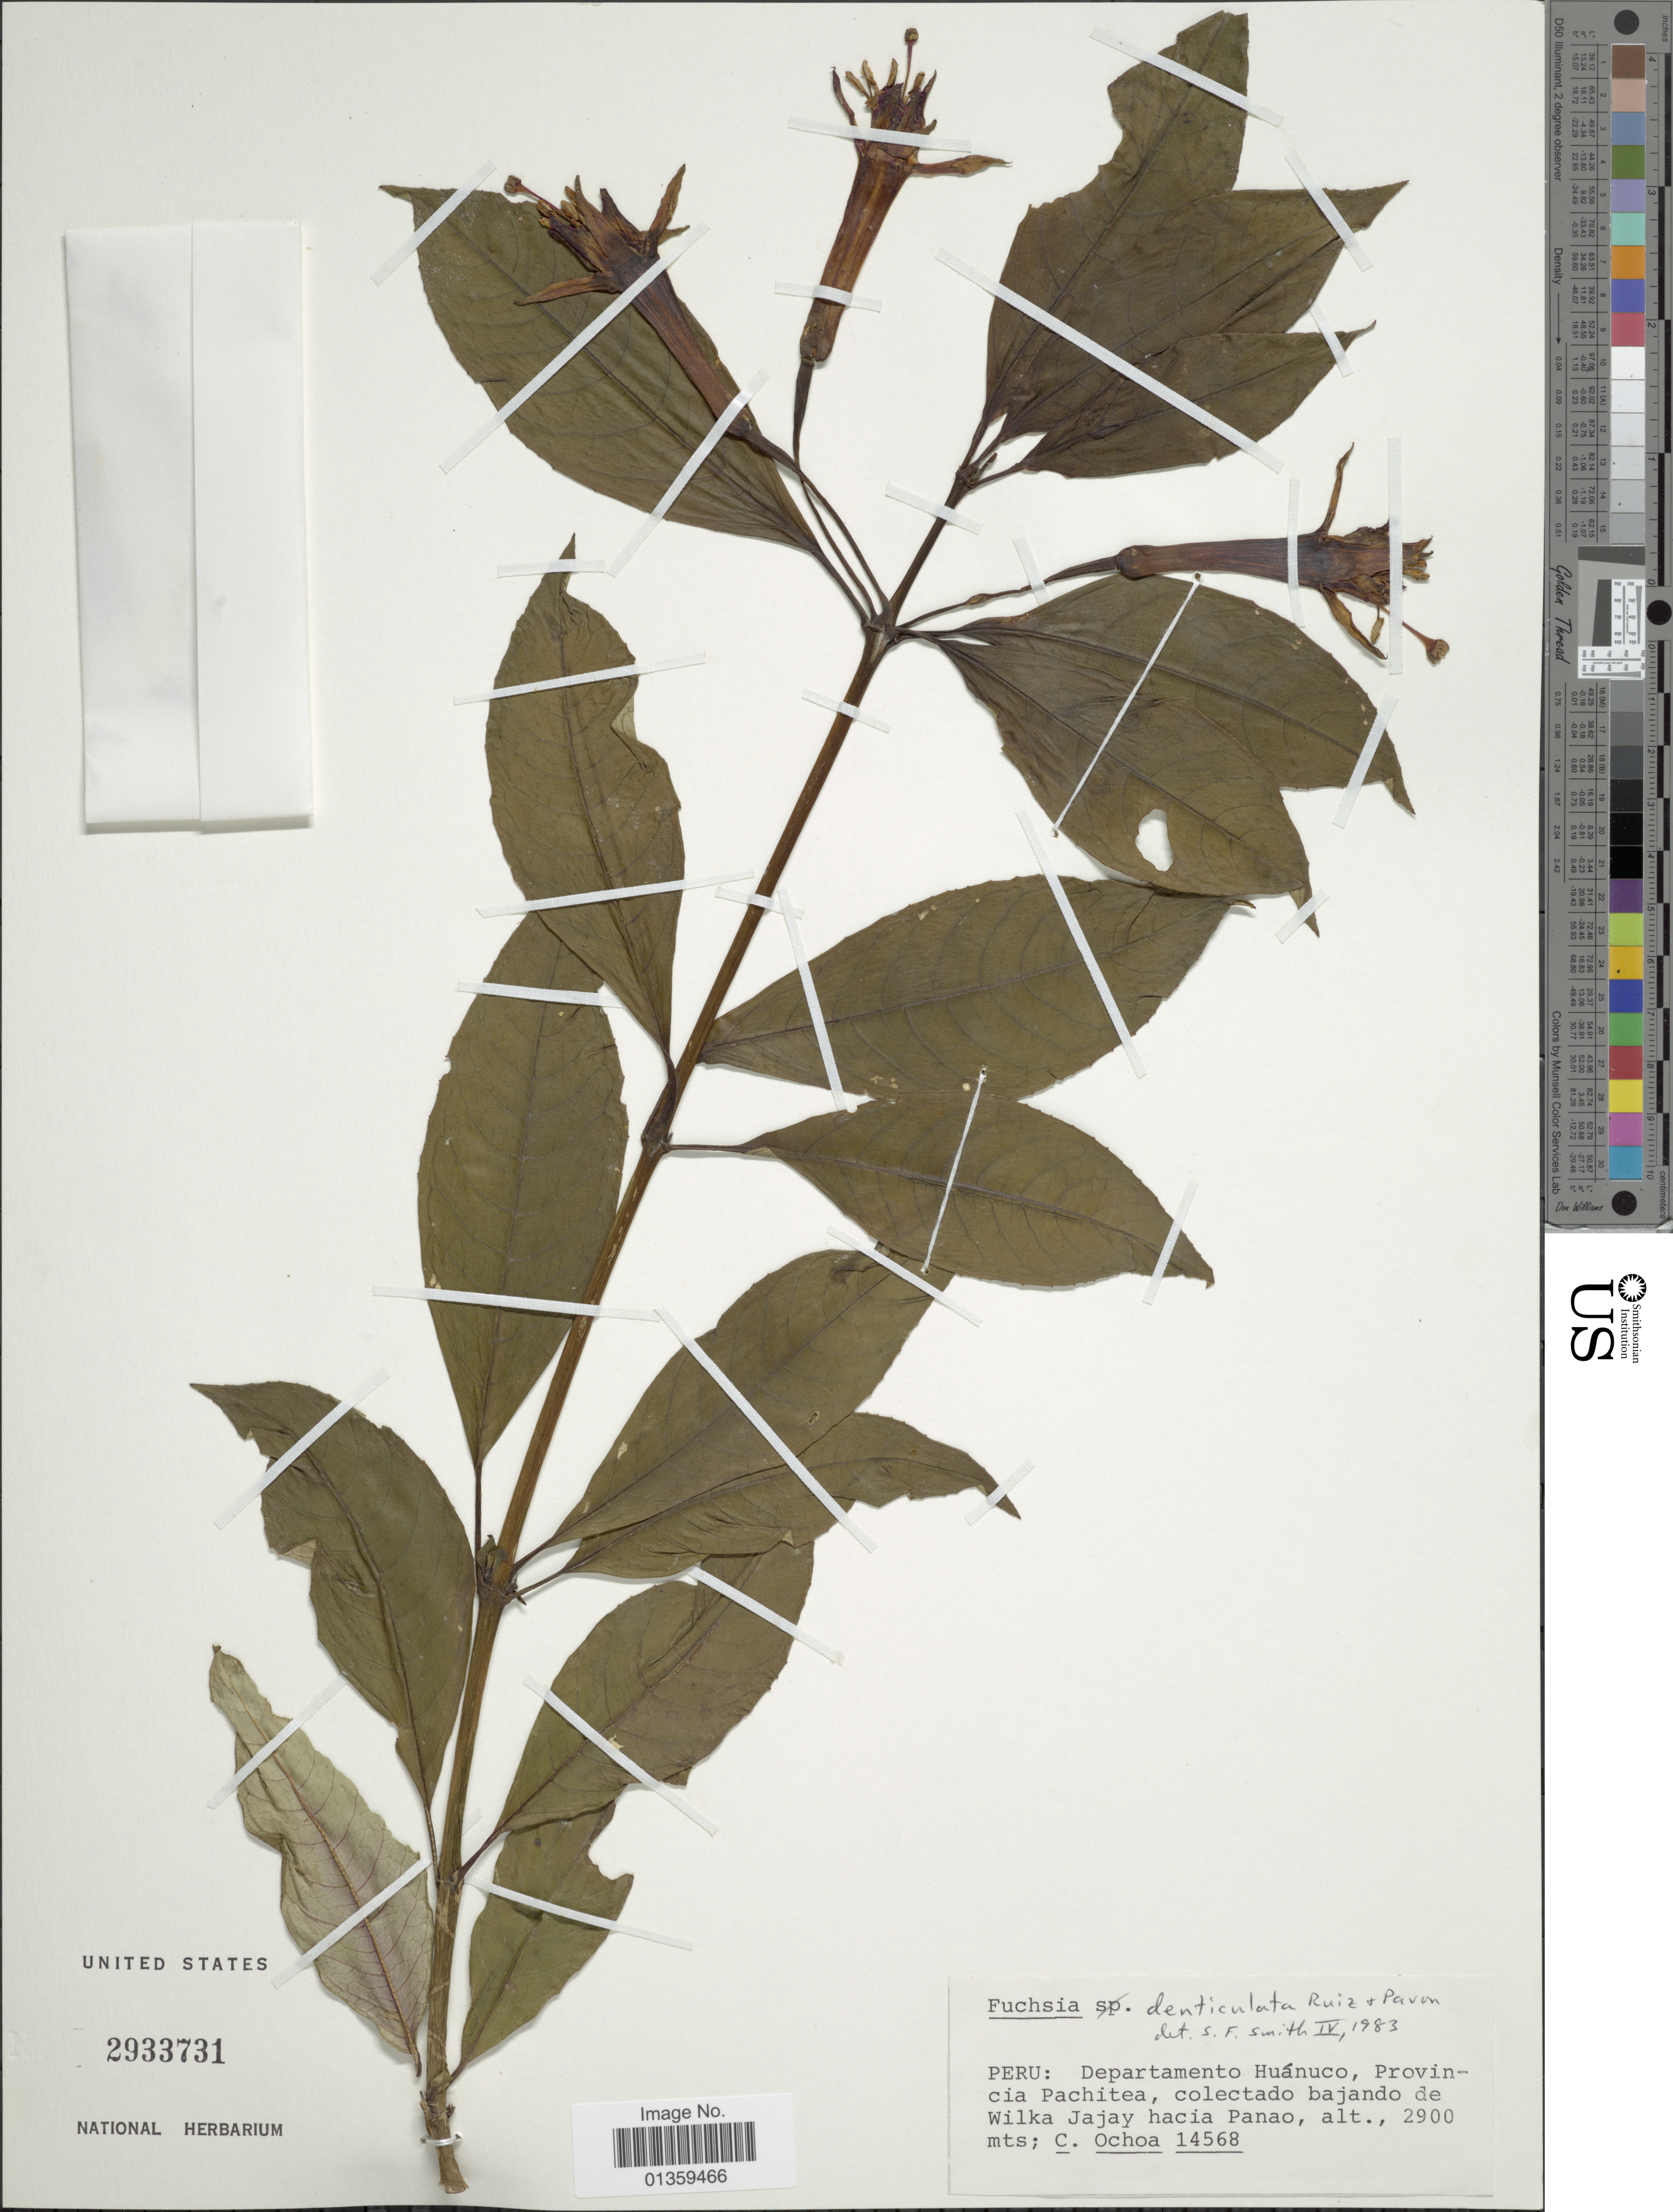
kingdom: Plantae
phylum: Tracheophyta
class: Magnoliopsida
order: Myrtales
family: Onagraceae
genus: Fuchsia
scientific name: Fuchsia denticulata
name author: Ruiz & Pav.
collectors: C. Ochoa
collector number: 14568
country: Peru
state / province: Huánuco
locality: Provincia Pachitea, colectado bajando de Wilka Jajay hacia Panao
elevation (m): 2900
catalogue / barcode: US 2933731